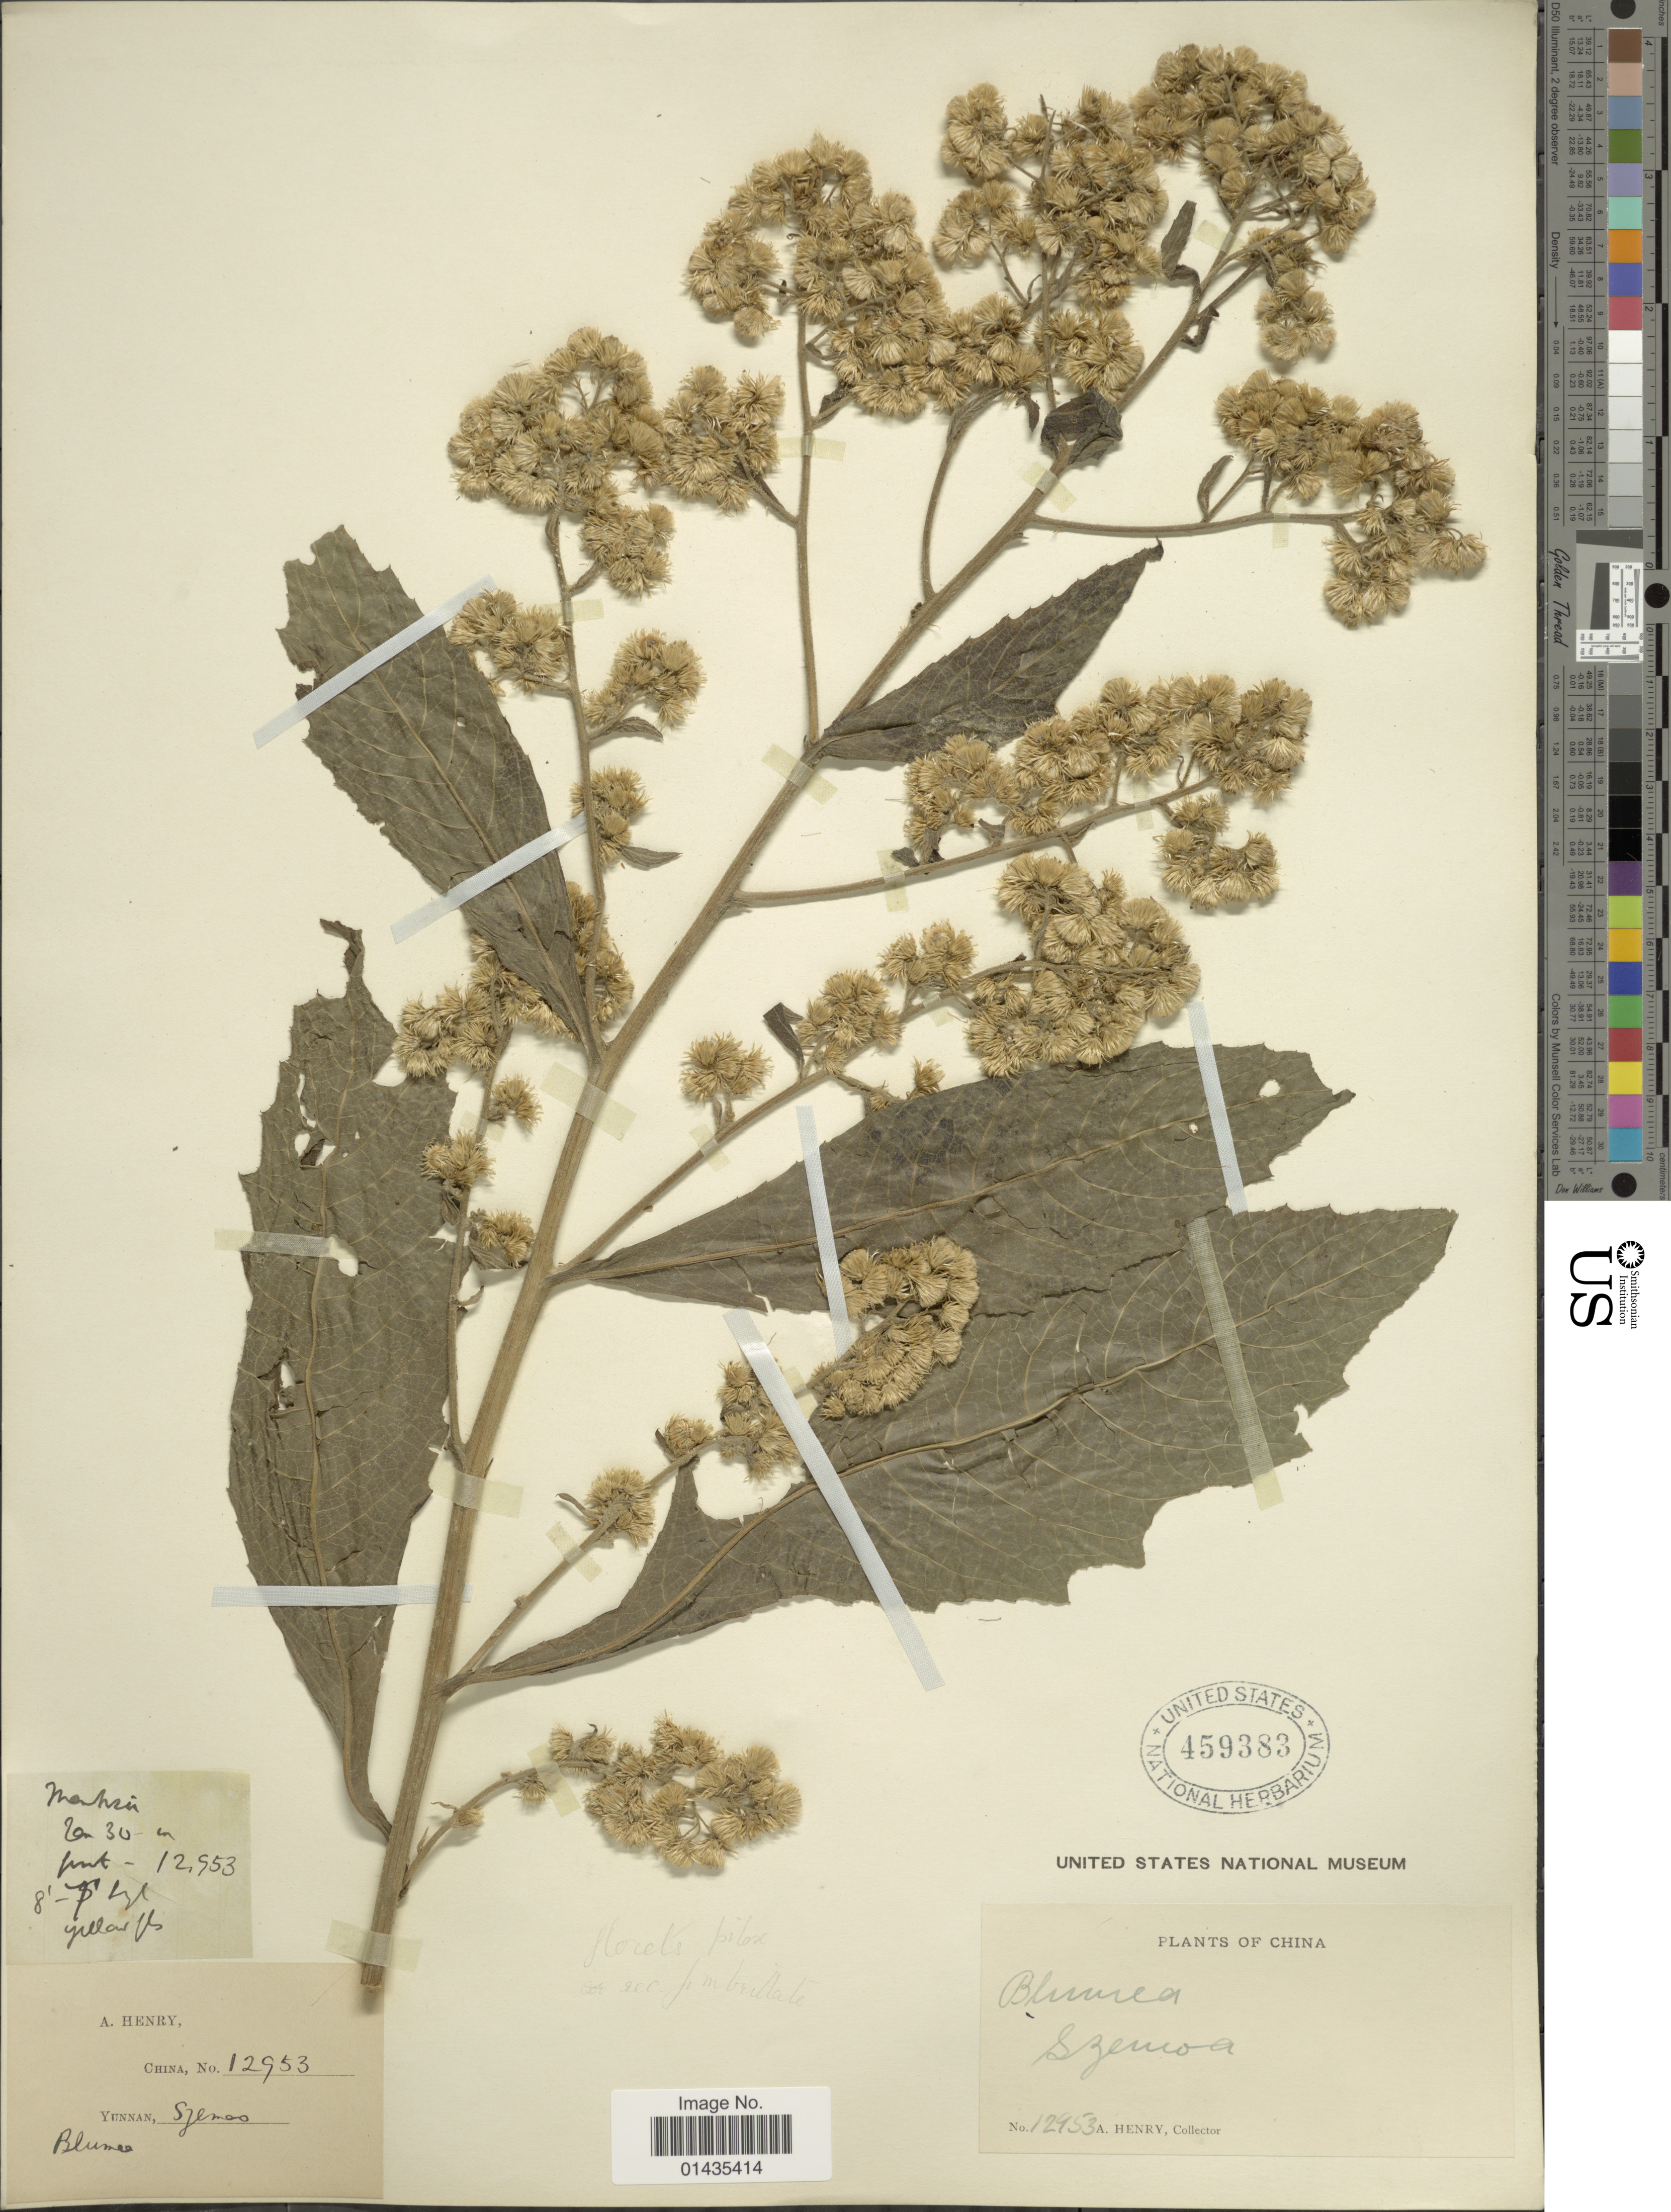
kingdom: Plantae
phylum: Tracheophyta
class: Magnoliopsida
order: Asterales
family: Asteraceae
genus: Blumea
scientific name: Blumea sp.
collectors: A. Henry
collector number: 12953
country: China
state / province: Yunnan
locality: Szemoa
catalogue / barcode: US 459383